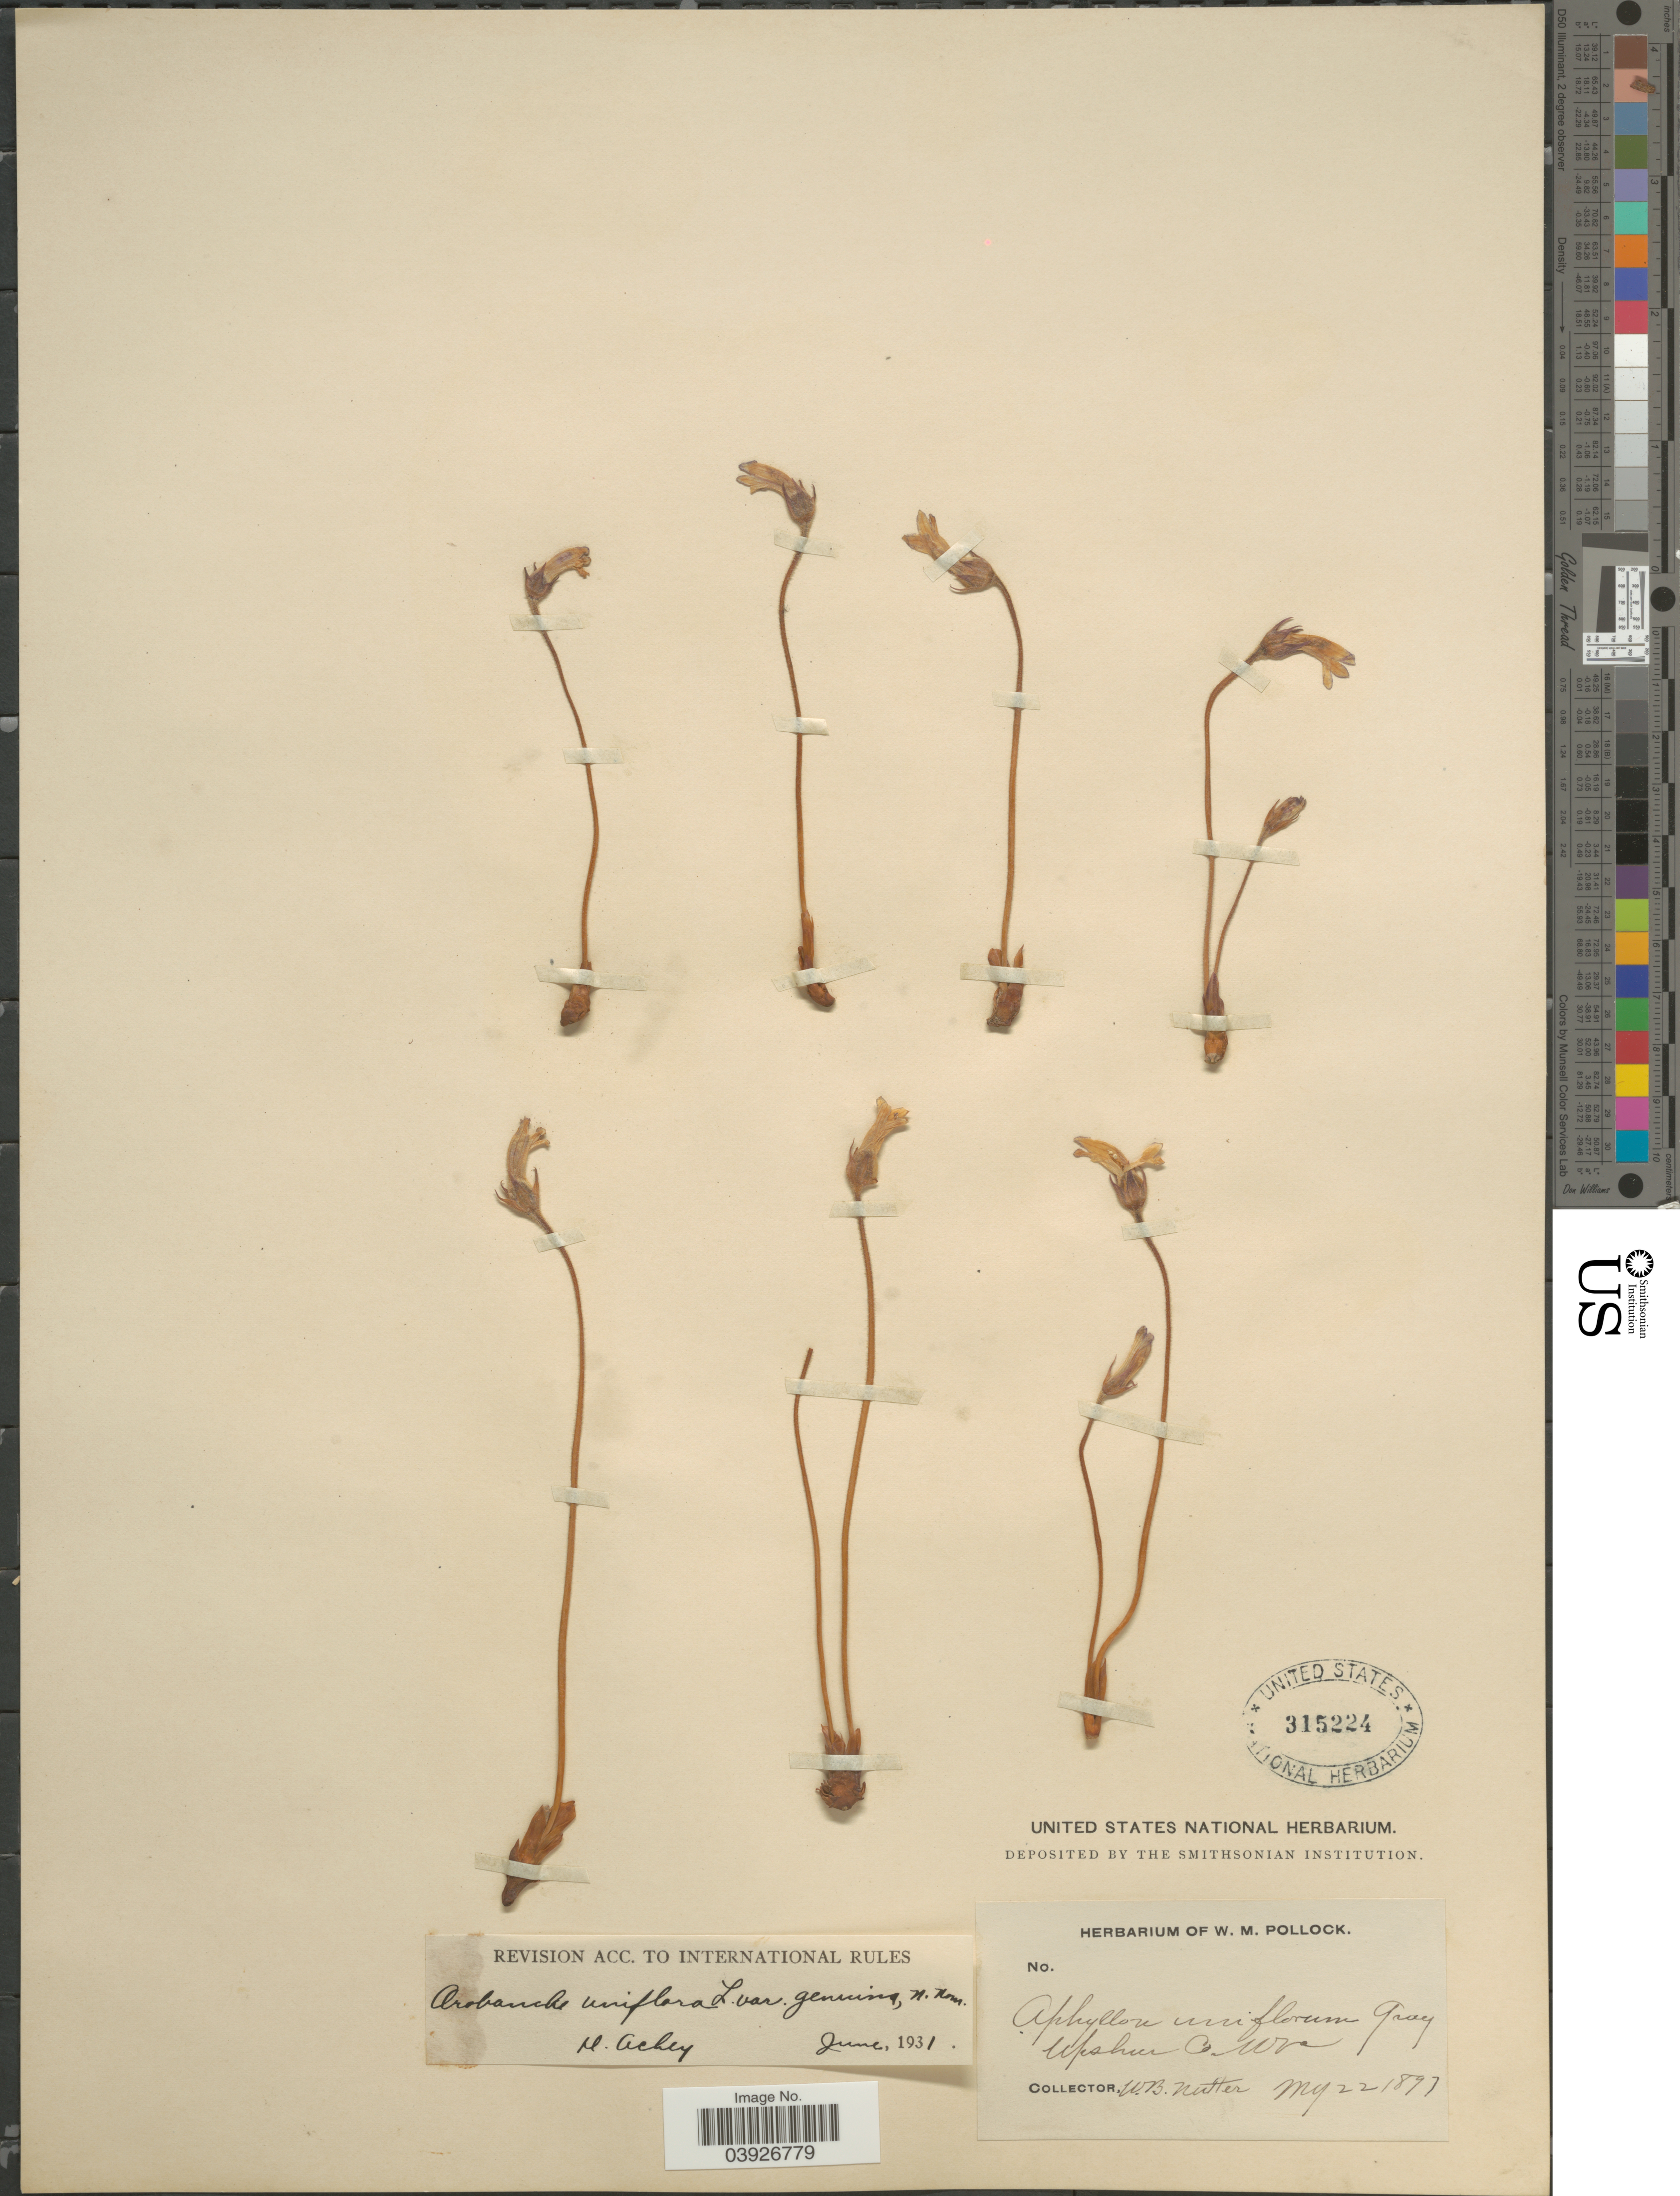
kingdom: Plantae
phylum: Tracheophyta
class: Magnoliopsida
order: Lamiales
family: Orobanchaceae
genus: Aphyllon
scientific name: Aphyllon uniflorum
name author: A. Gray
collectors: W. Nutter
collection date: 1897-05-22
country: United States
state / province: West Virginia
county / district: Upshur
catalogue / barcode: US 315224